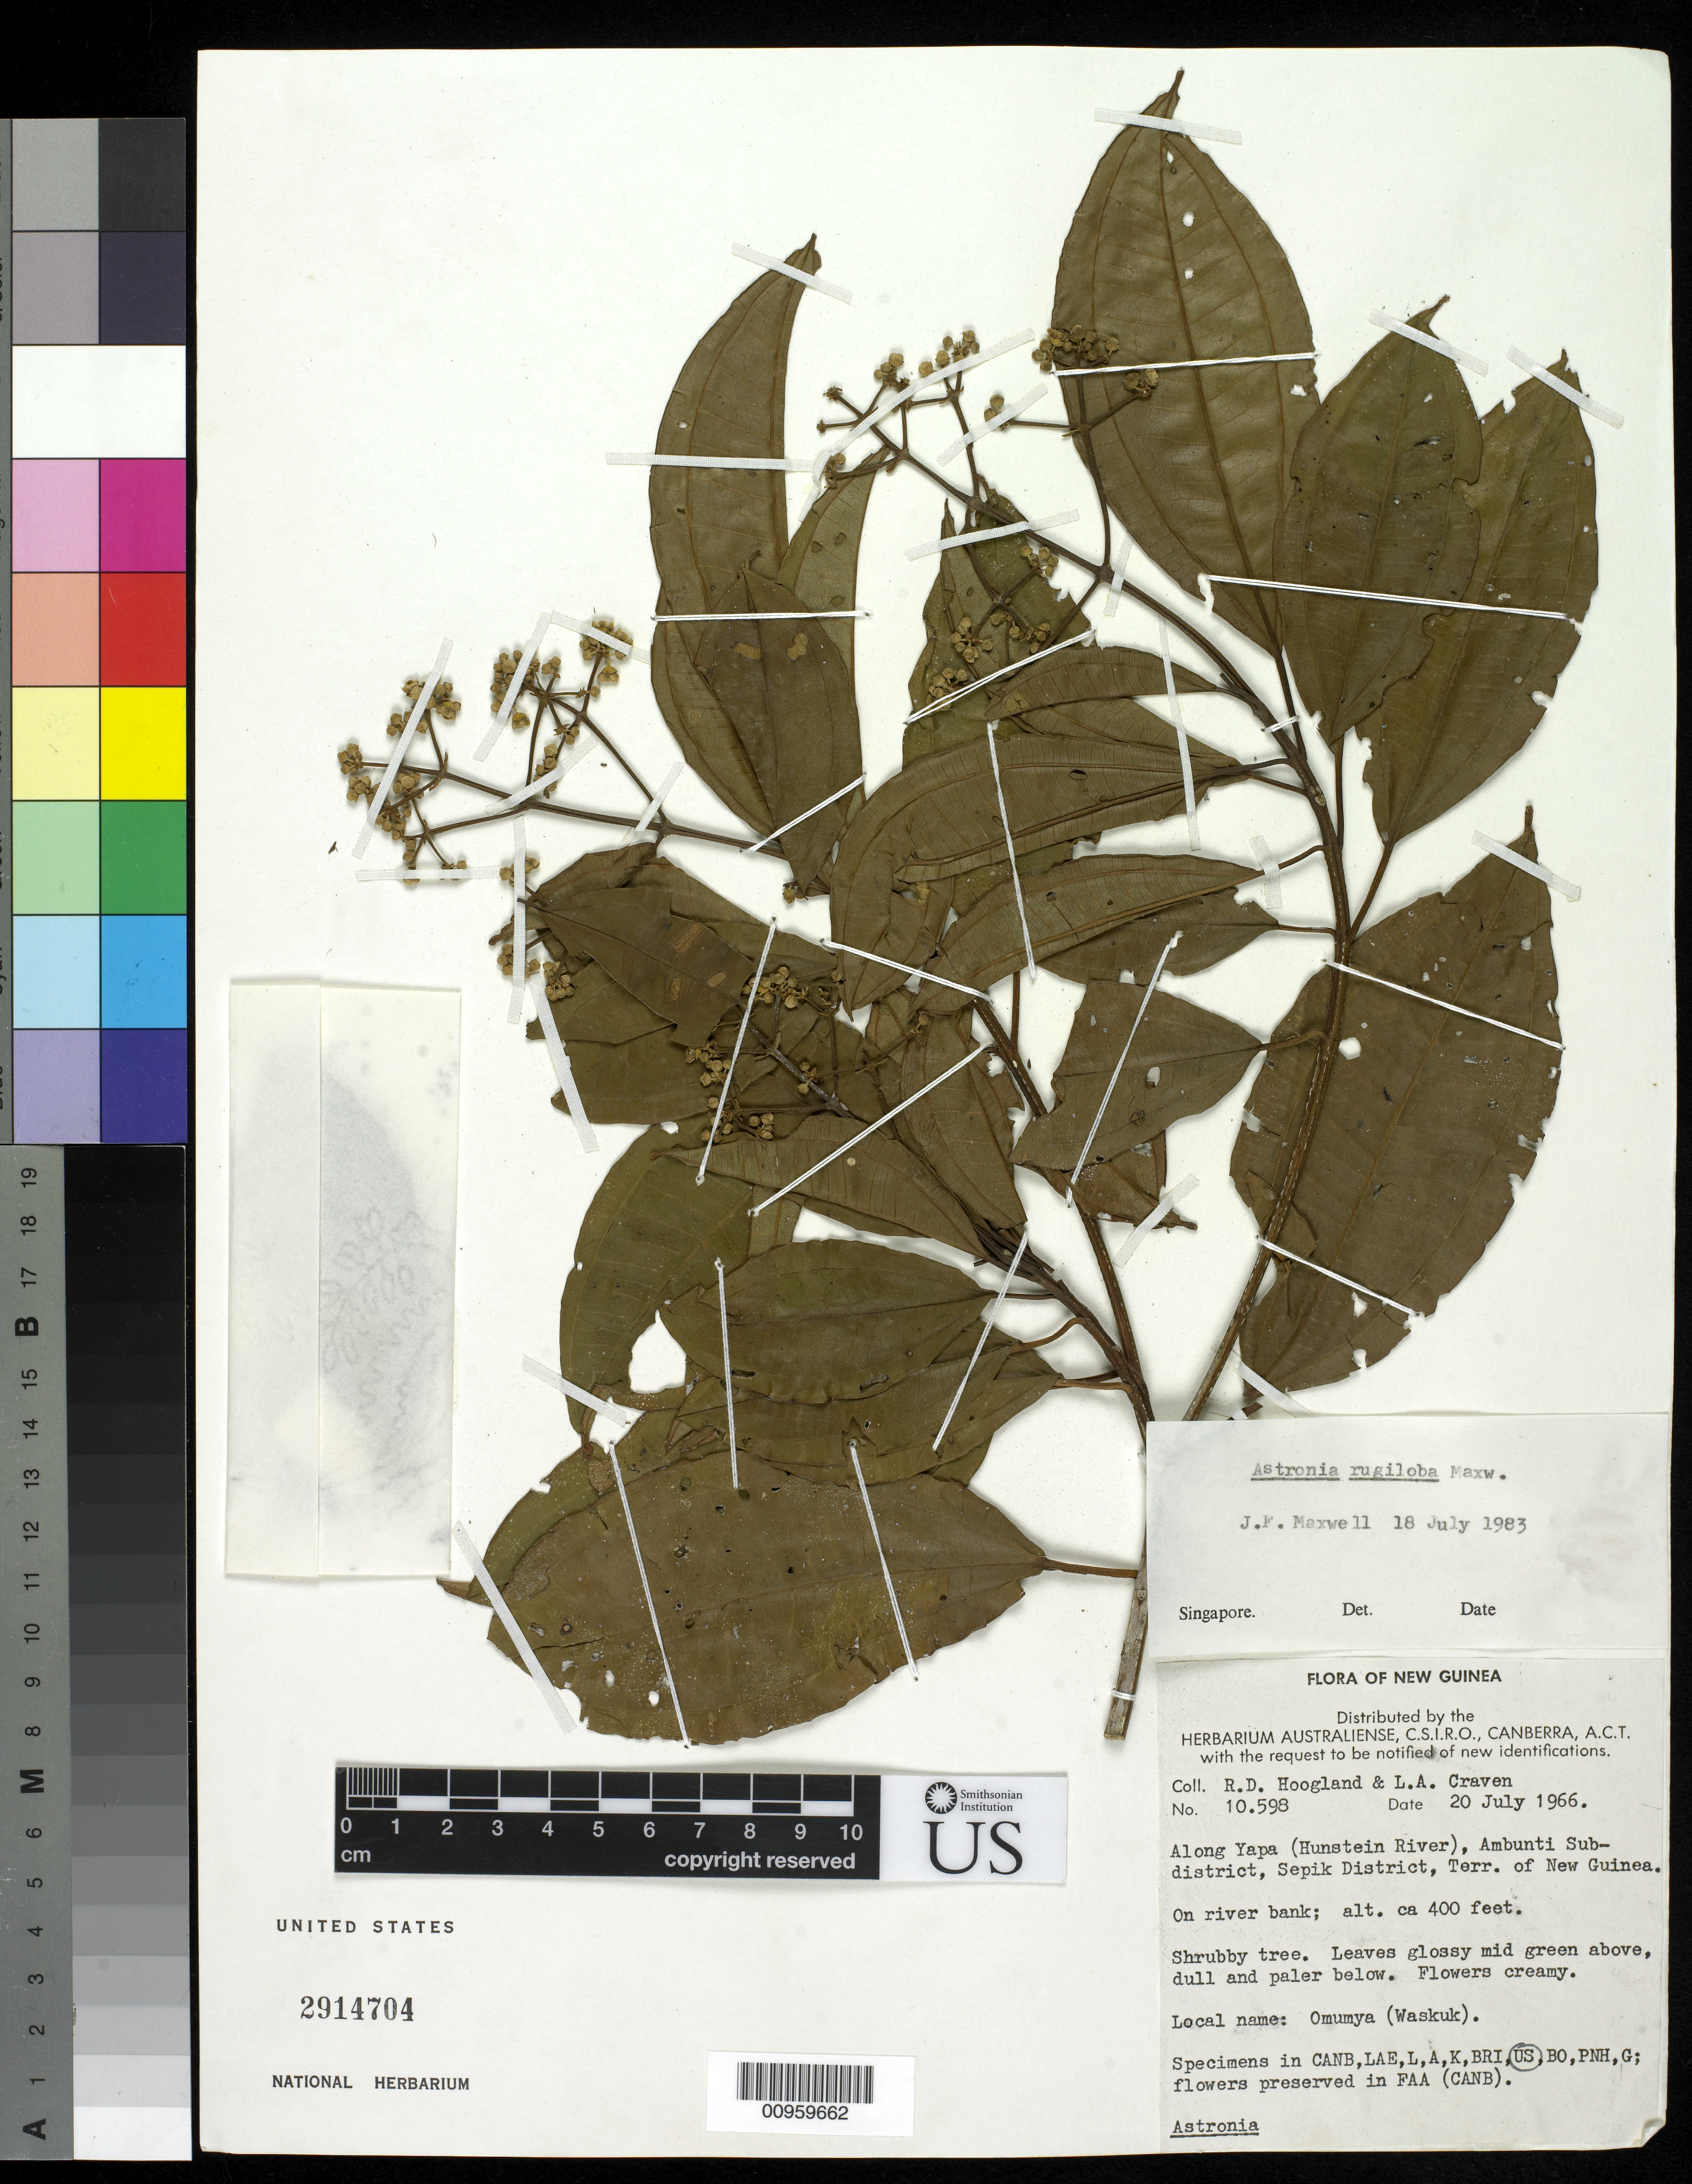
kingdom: Plantae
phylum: Tracheophyta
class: Magnoliopsida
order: Myrtales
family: Melastomataceae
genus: Astronia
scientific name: Astronia sp.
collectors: R. D. Hoogland & L. A. Craven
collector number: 10598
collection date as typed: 20 Jul 1966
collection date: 1966-07-20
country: Papua New Guinea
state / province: East Sepik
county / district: Ambunti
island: New Guinea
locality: Along Yapa (Hunstein River)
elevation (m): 122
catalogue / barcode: US 2914704